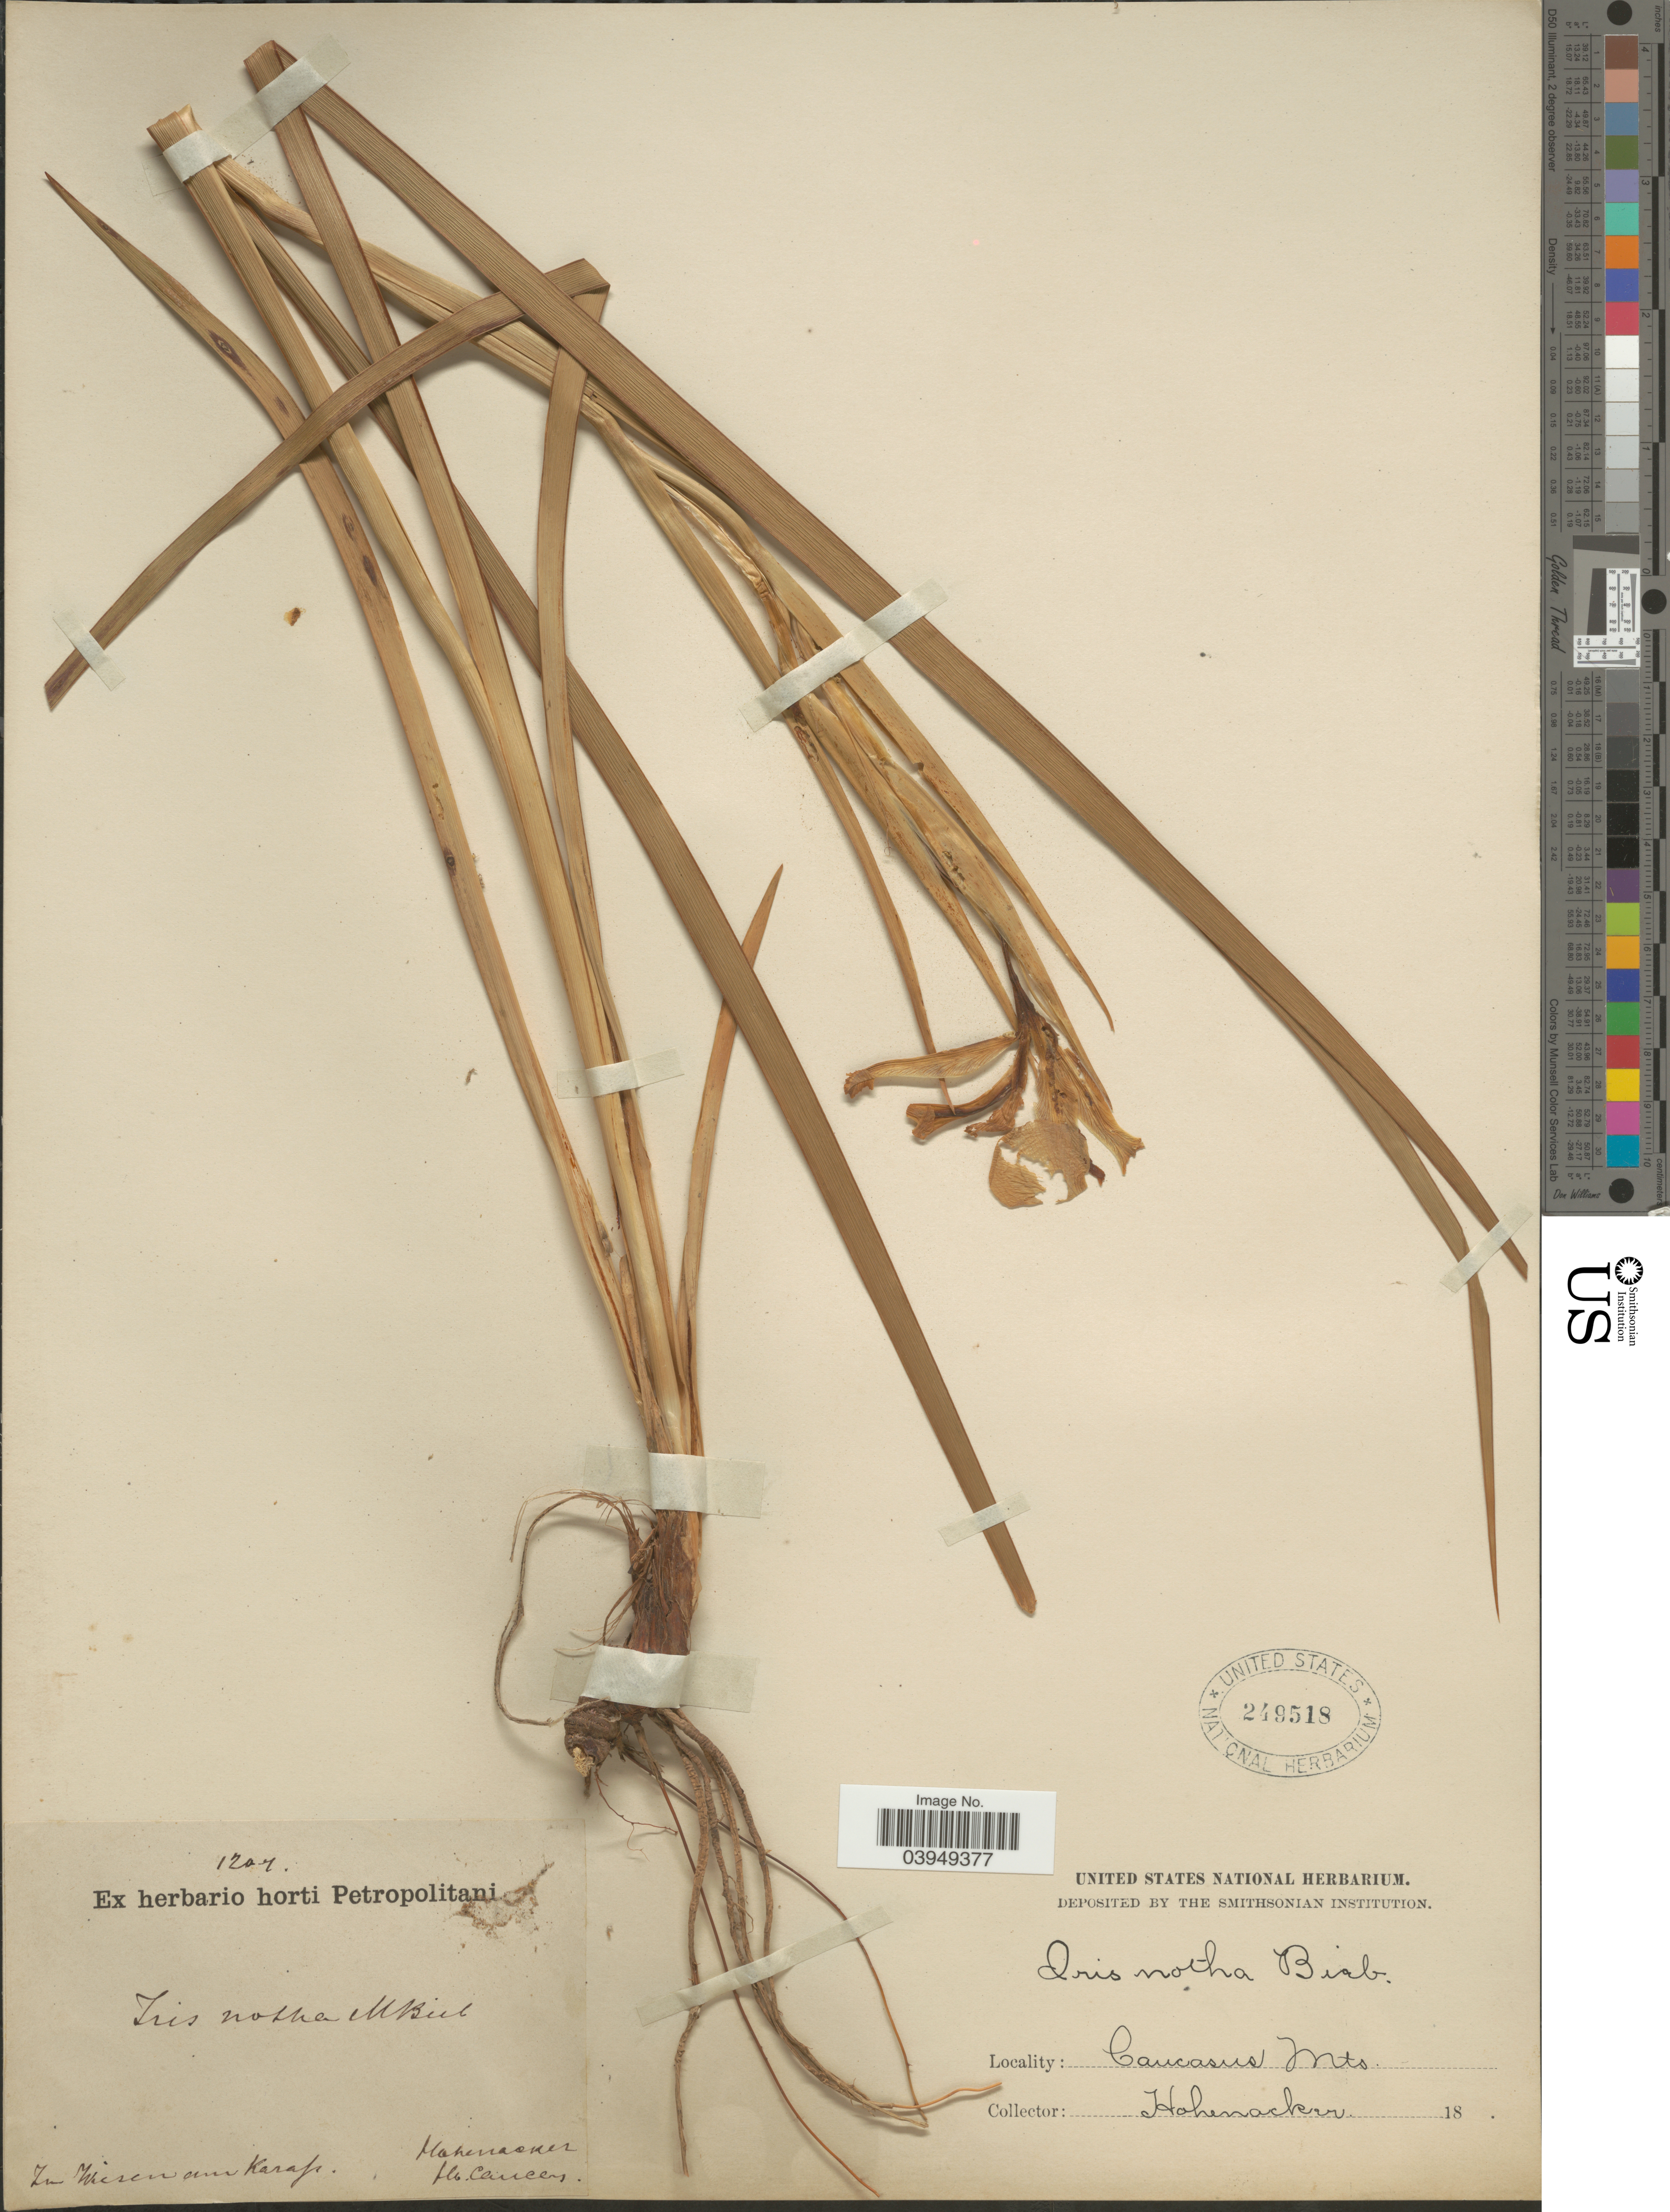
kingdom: Plantae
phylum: Tracheophyta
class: Liliopsida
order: Asparagales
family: Iridaceae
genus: Iris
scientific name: Iris notha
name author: M. Bieb.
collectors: Hohenacker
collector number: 1207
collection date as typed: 18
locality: In Wisen am Karafi. Caucus. Caucasus Mts.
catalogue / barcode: US 249518